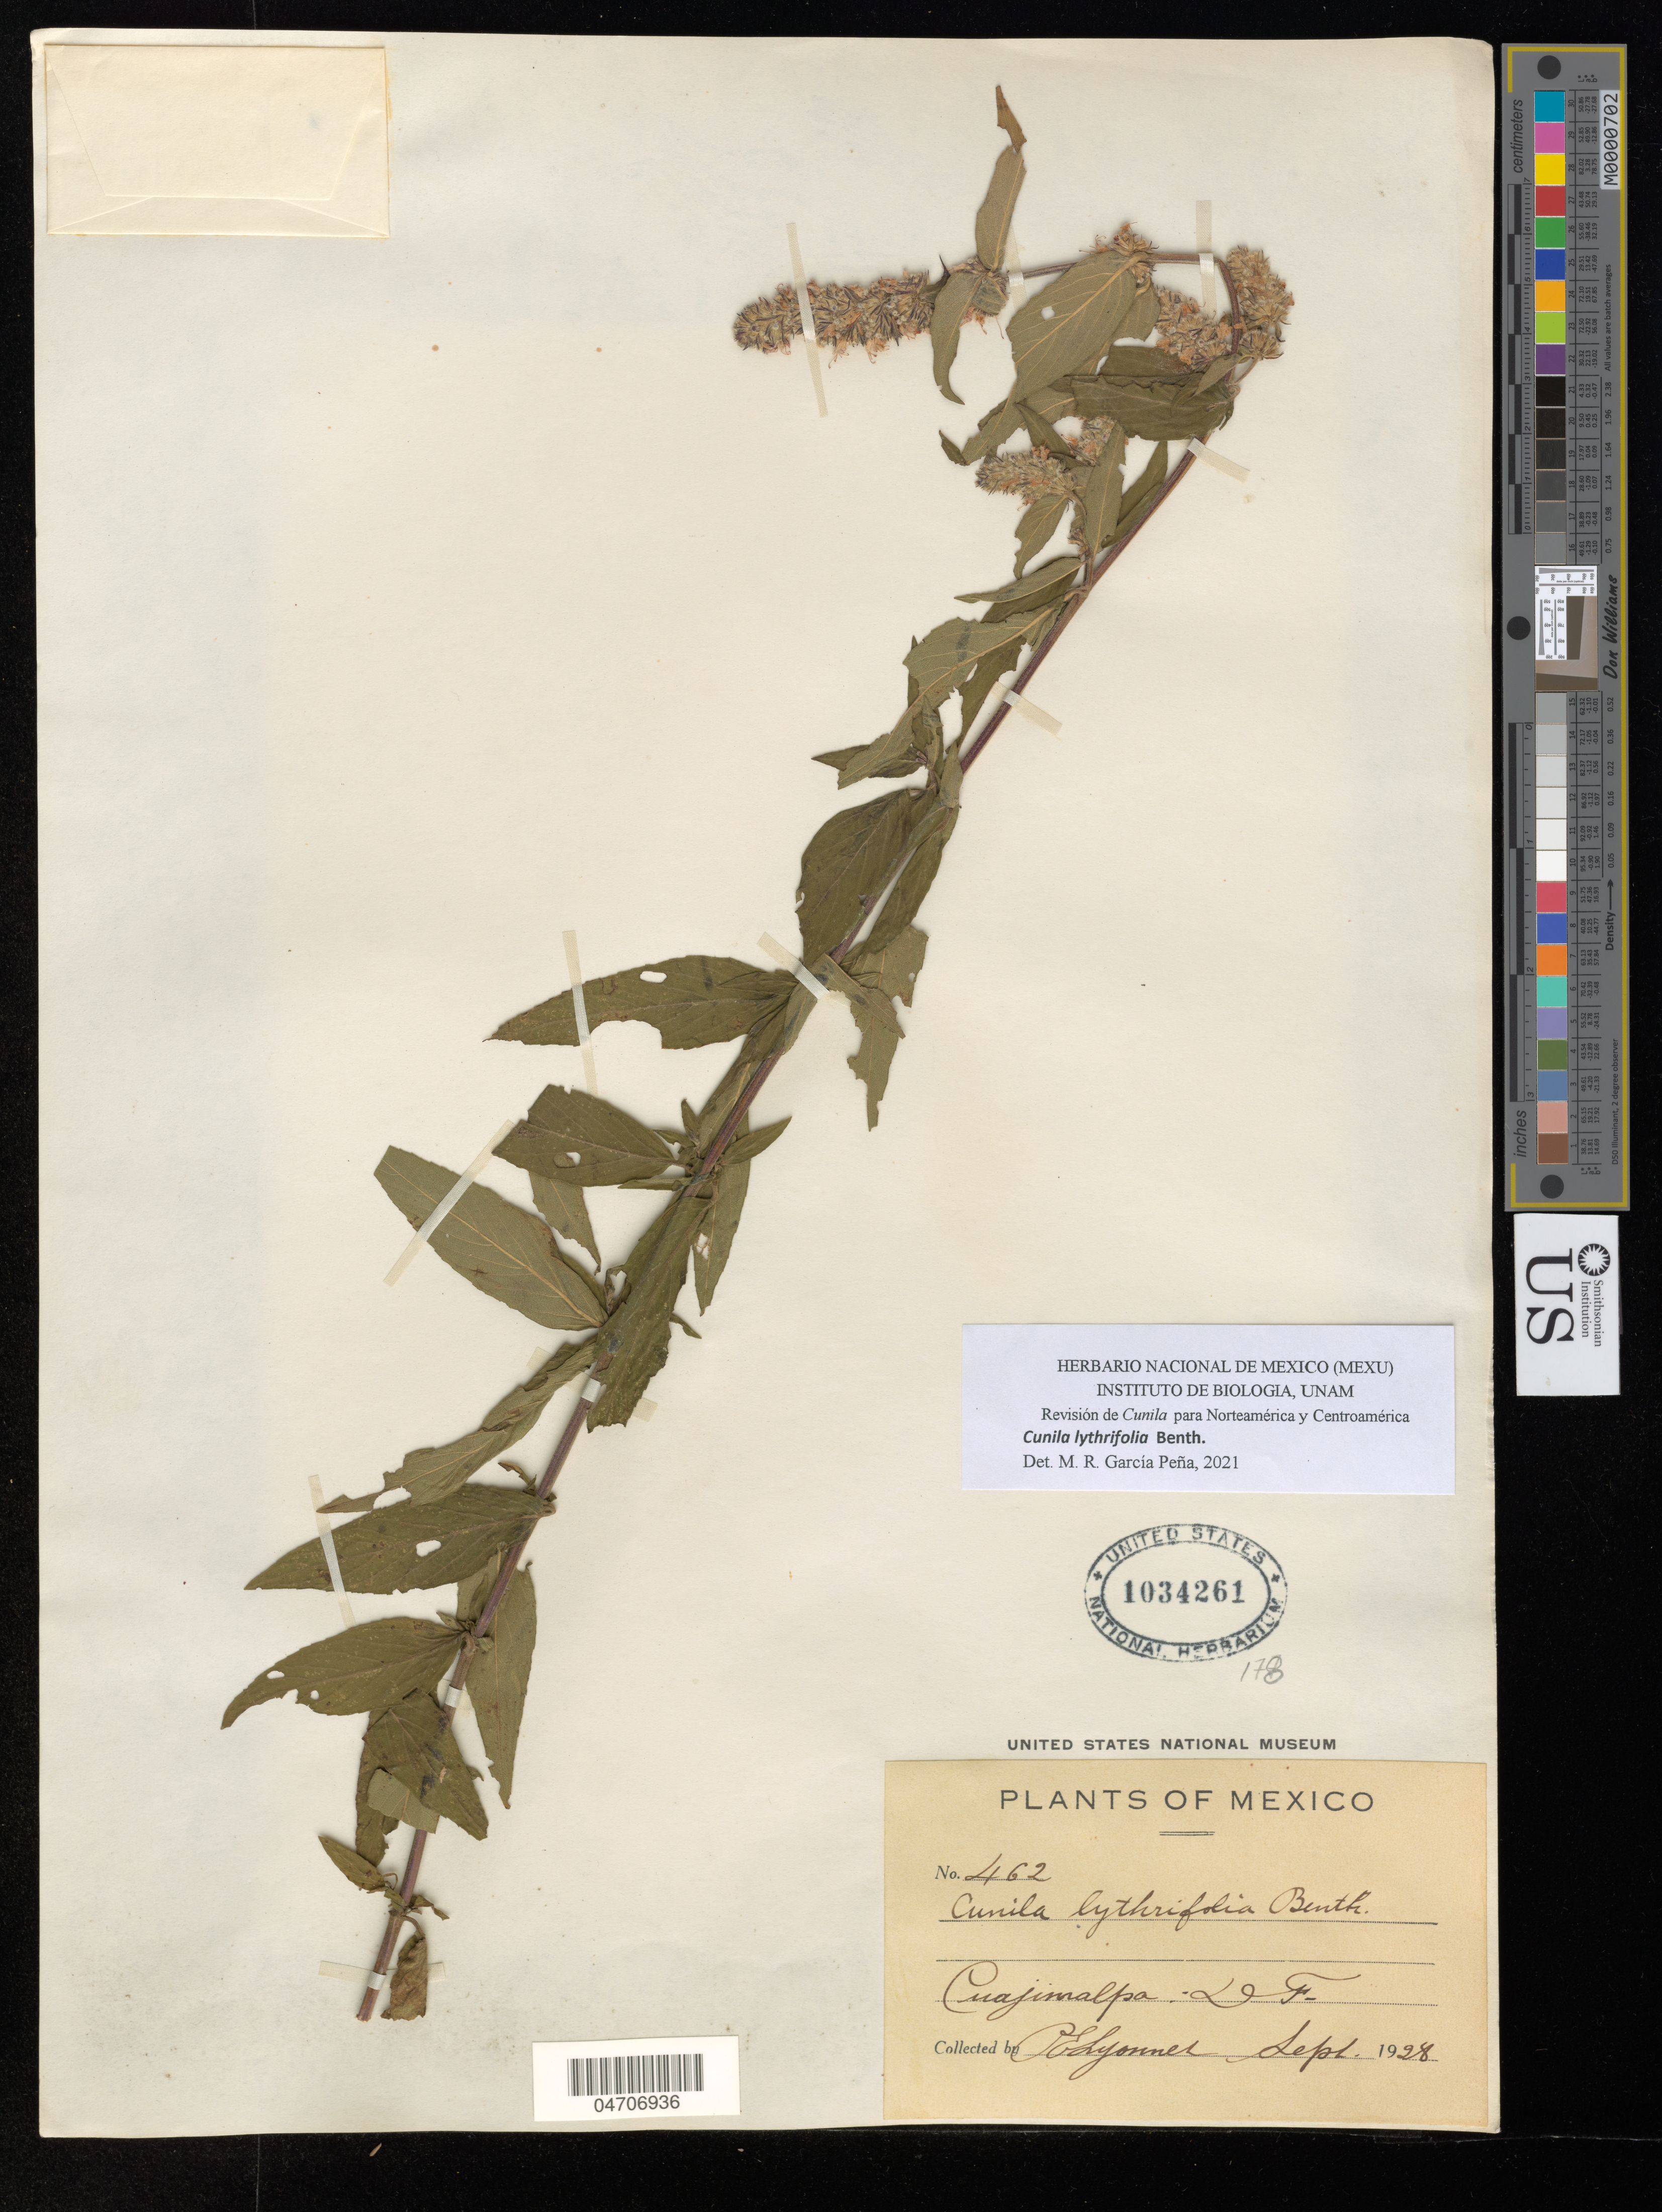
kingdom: Plantae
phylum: Tracheophyta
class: Magnoliopsida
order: Lamiales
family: Lamiaceae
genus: Cunila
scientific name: Cunila lythrifolia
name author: Benth.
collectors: P. Lyonnet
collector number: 462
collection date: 1928-09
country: Mexico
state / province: Distrito Federal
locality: Cuajimalpa. DF.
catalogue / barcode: US 1034261